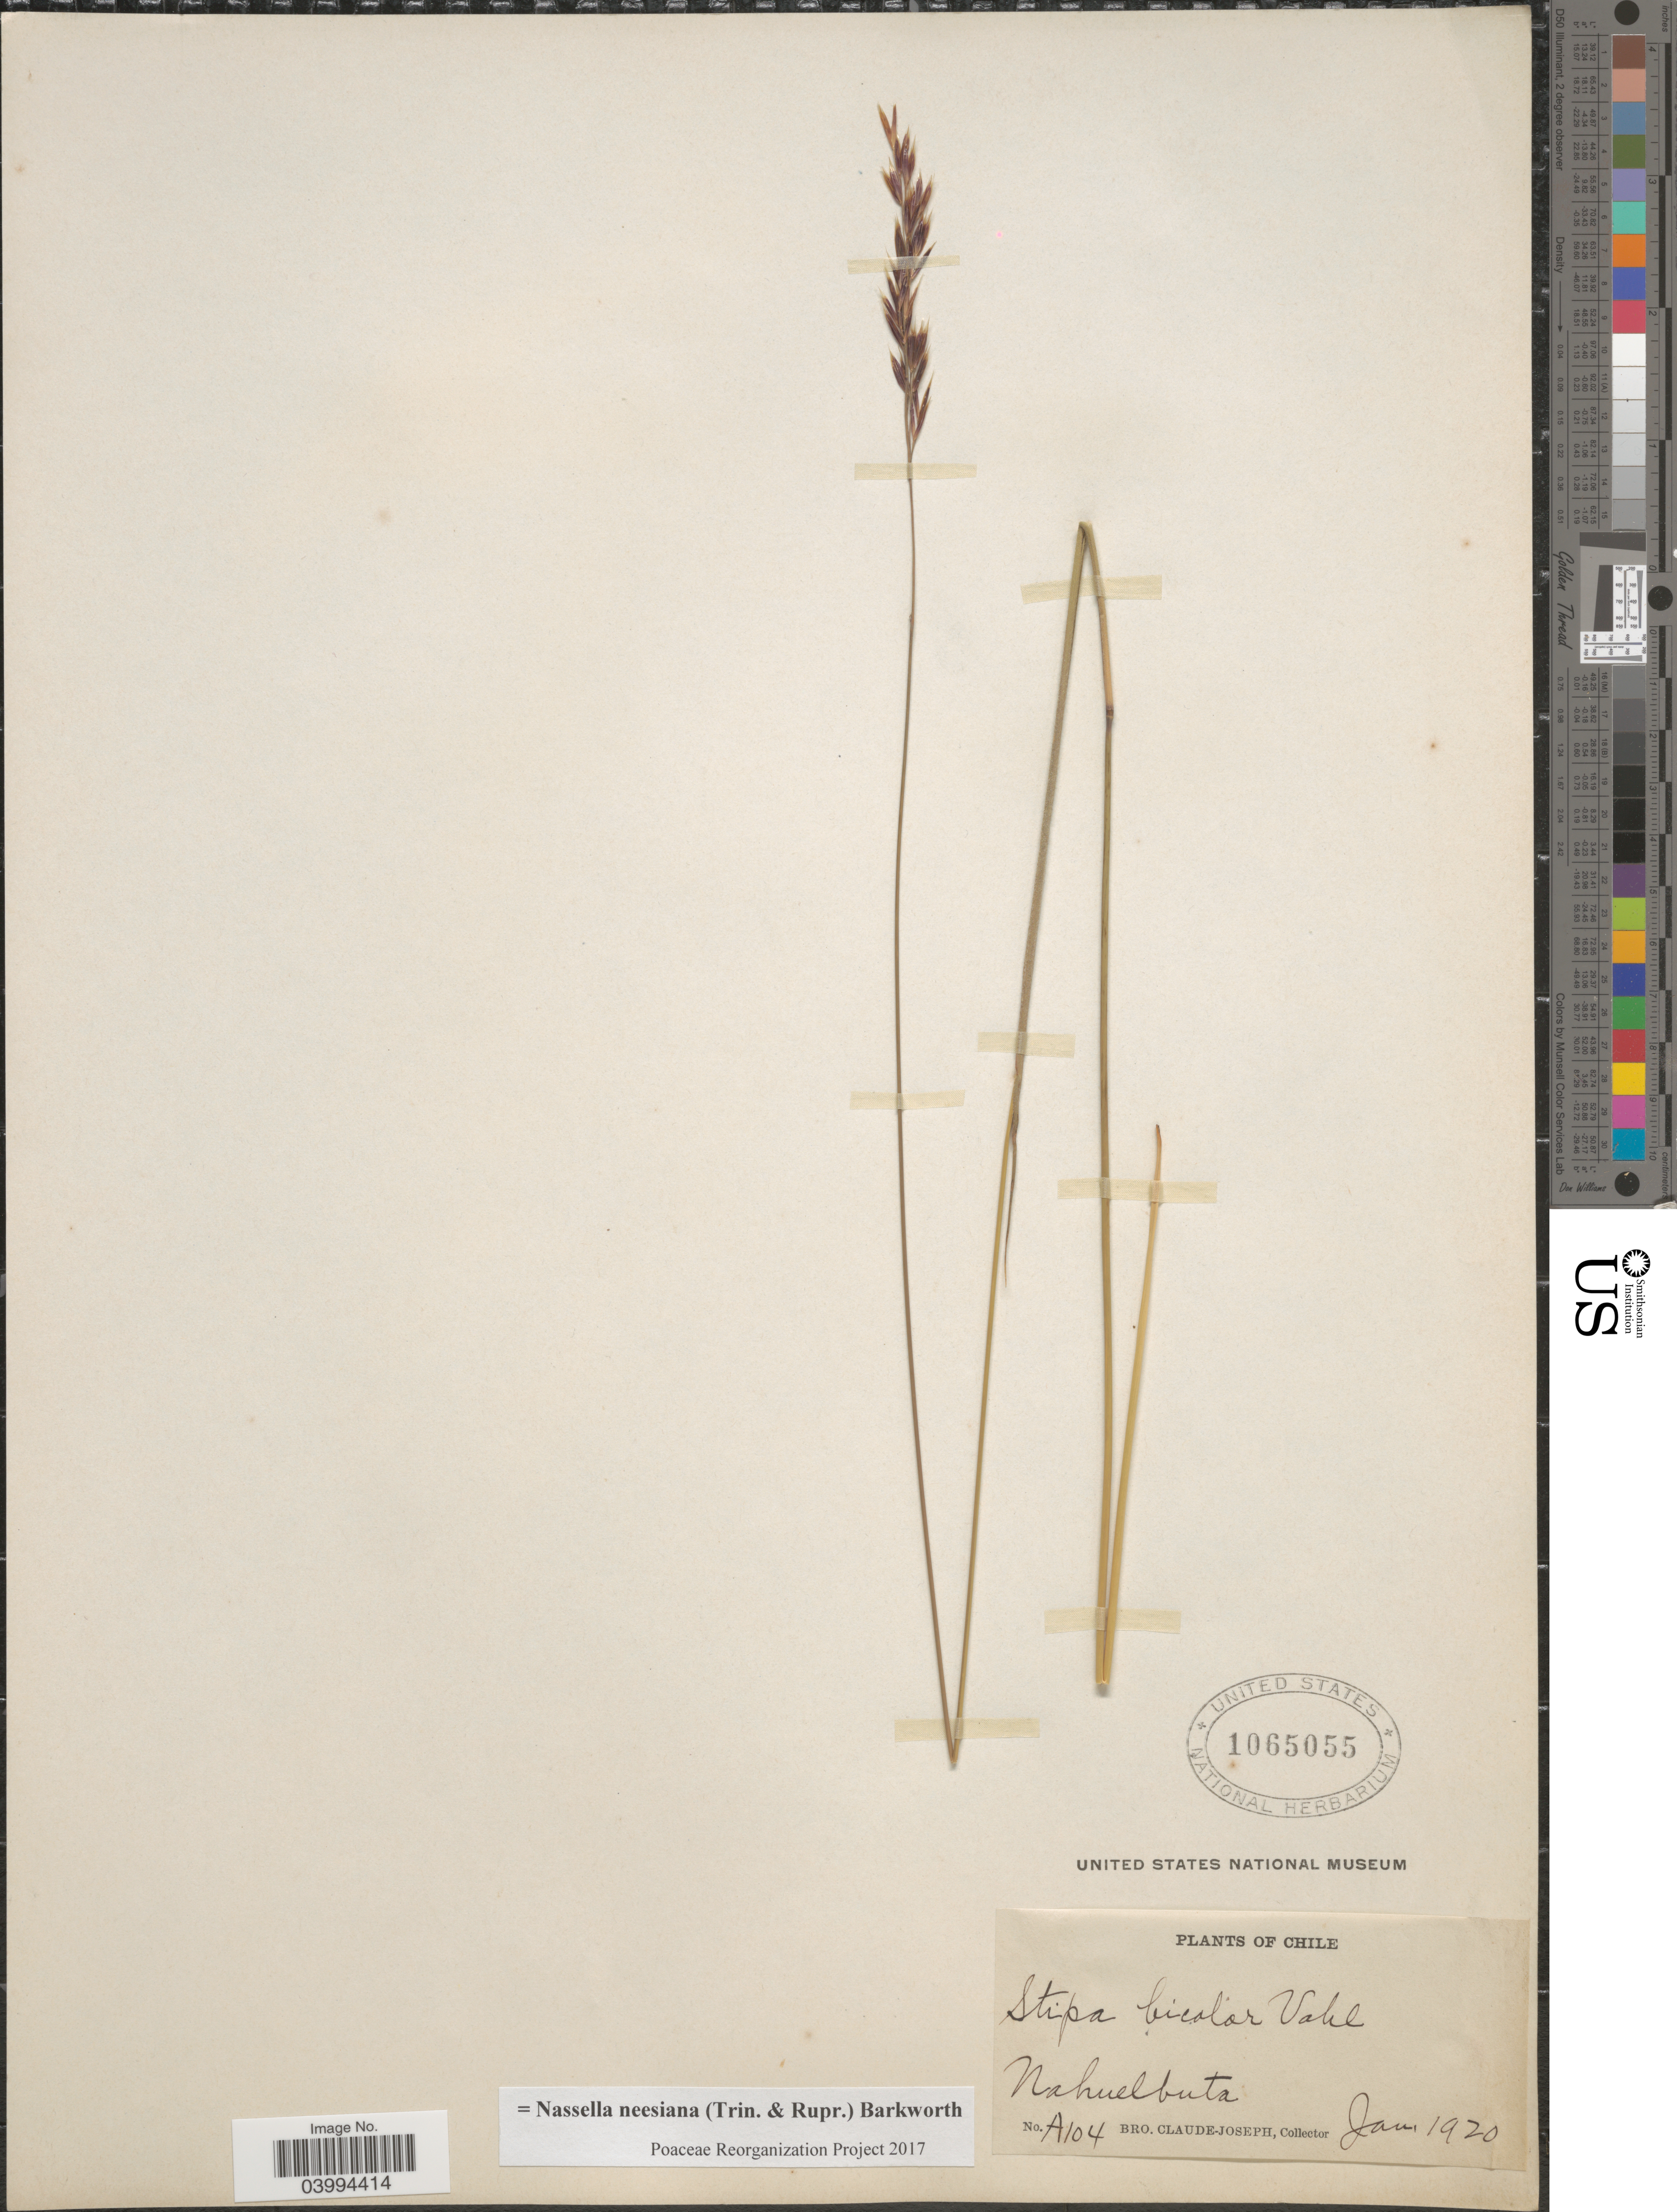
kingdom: Plantae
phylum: Tracheophyta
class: Liliopsida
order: Poales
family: Poaceae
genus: Nassella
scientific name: Nassella neesiana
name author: (Trin. & Rupr.) Barkworth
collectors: Bro. Claude-Joseph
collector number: A104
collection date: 1920-01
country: Chile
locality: Nahuelbuta.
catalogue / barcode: US 1065055